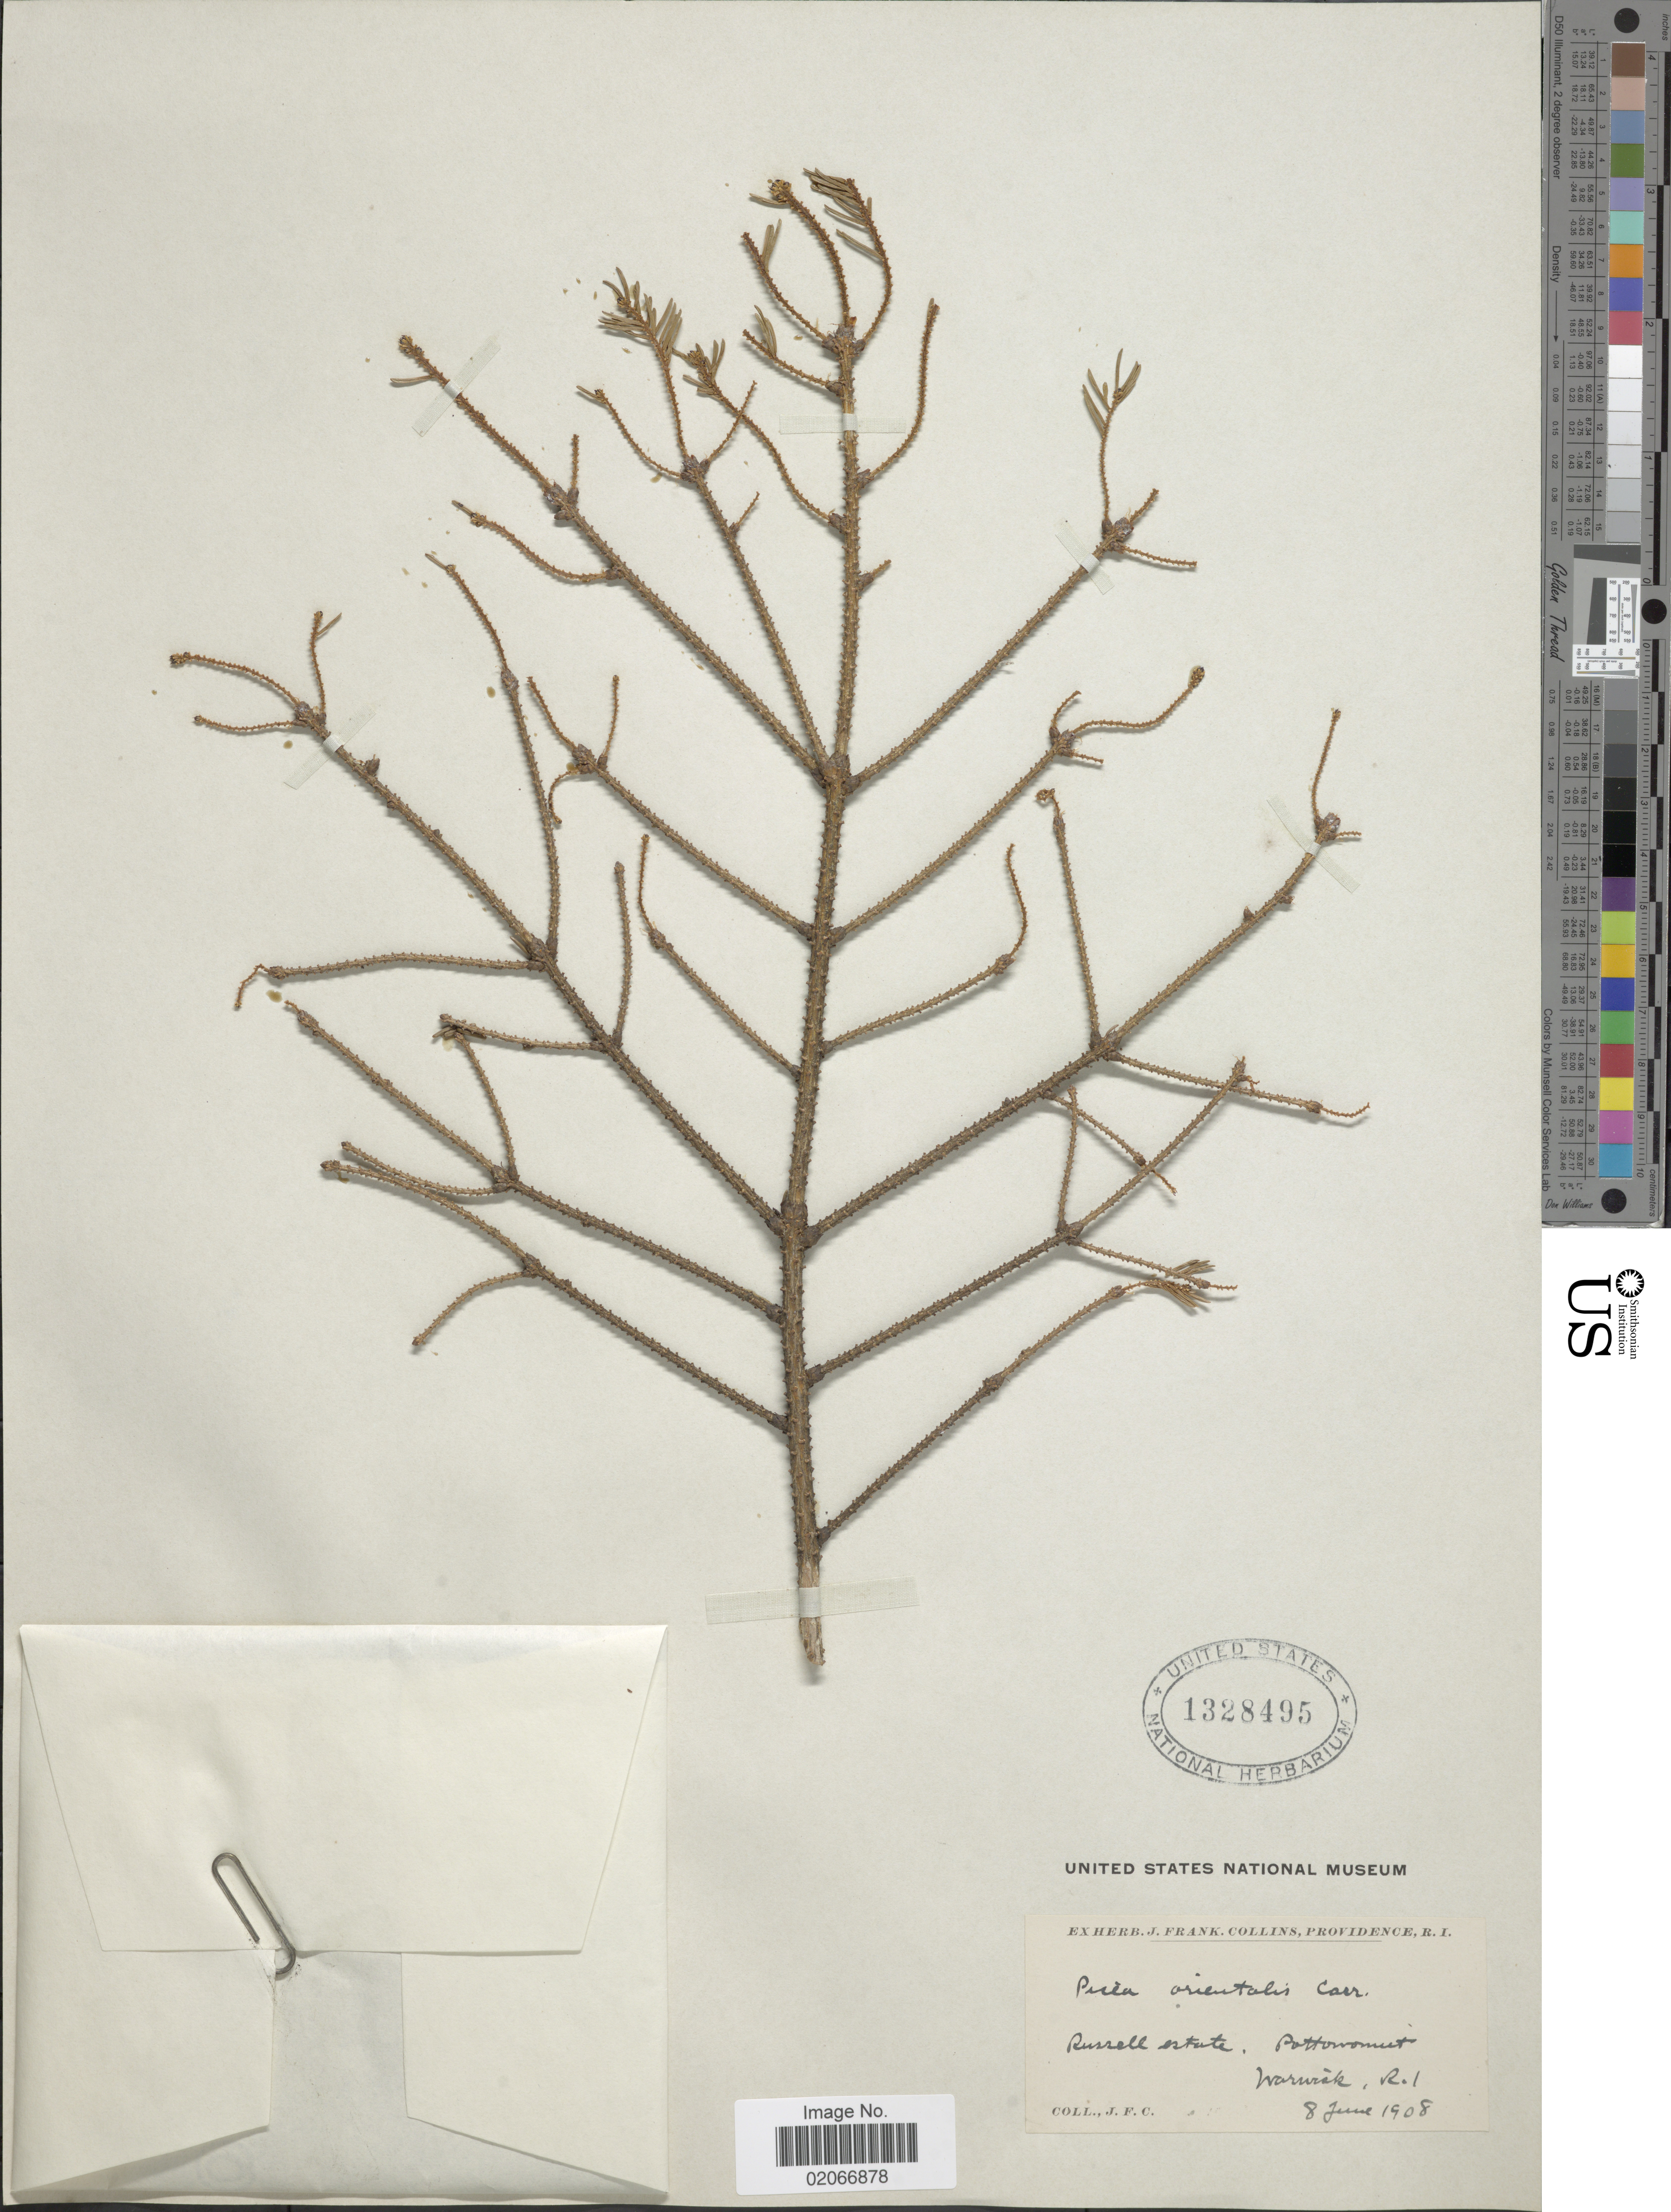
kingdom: Plantae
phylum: Tracheophyta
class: Pinopsida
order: Pinales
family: Pinaceae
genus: Picea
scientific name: Picea orientalis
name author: (L.) Peterm.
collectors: J. Collins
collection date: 1908-06-08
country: United States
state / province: Rhode Island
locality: Russell estate, Potowomut, Warwick.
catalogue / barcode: US 1328495